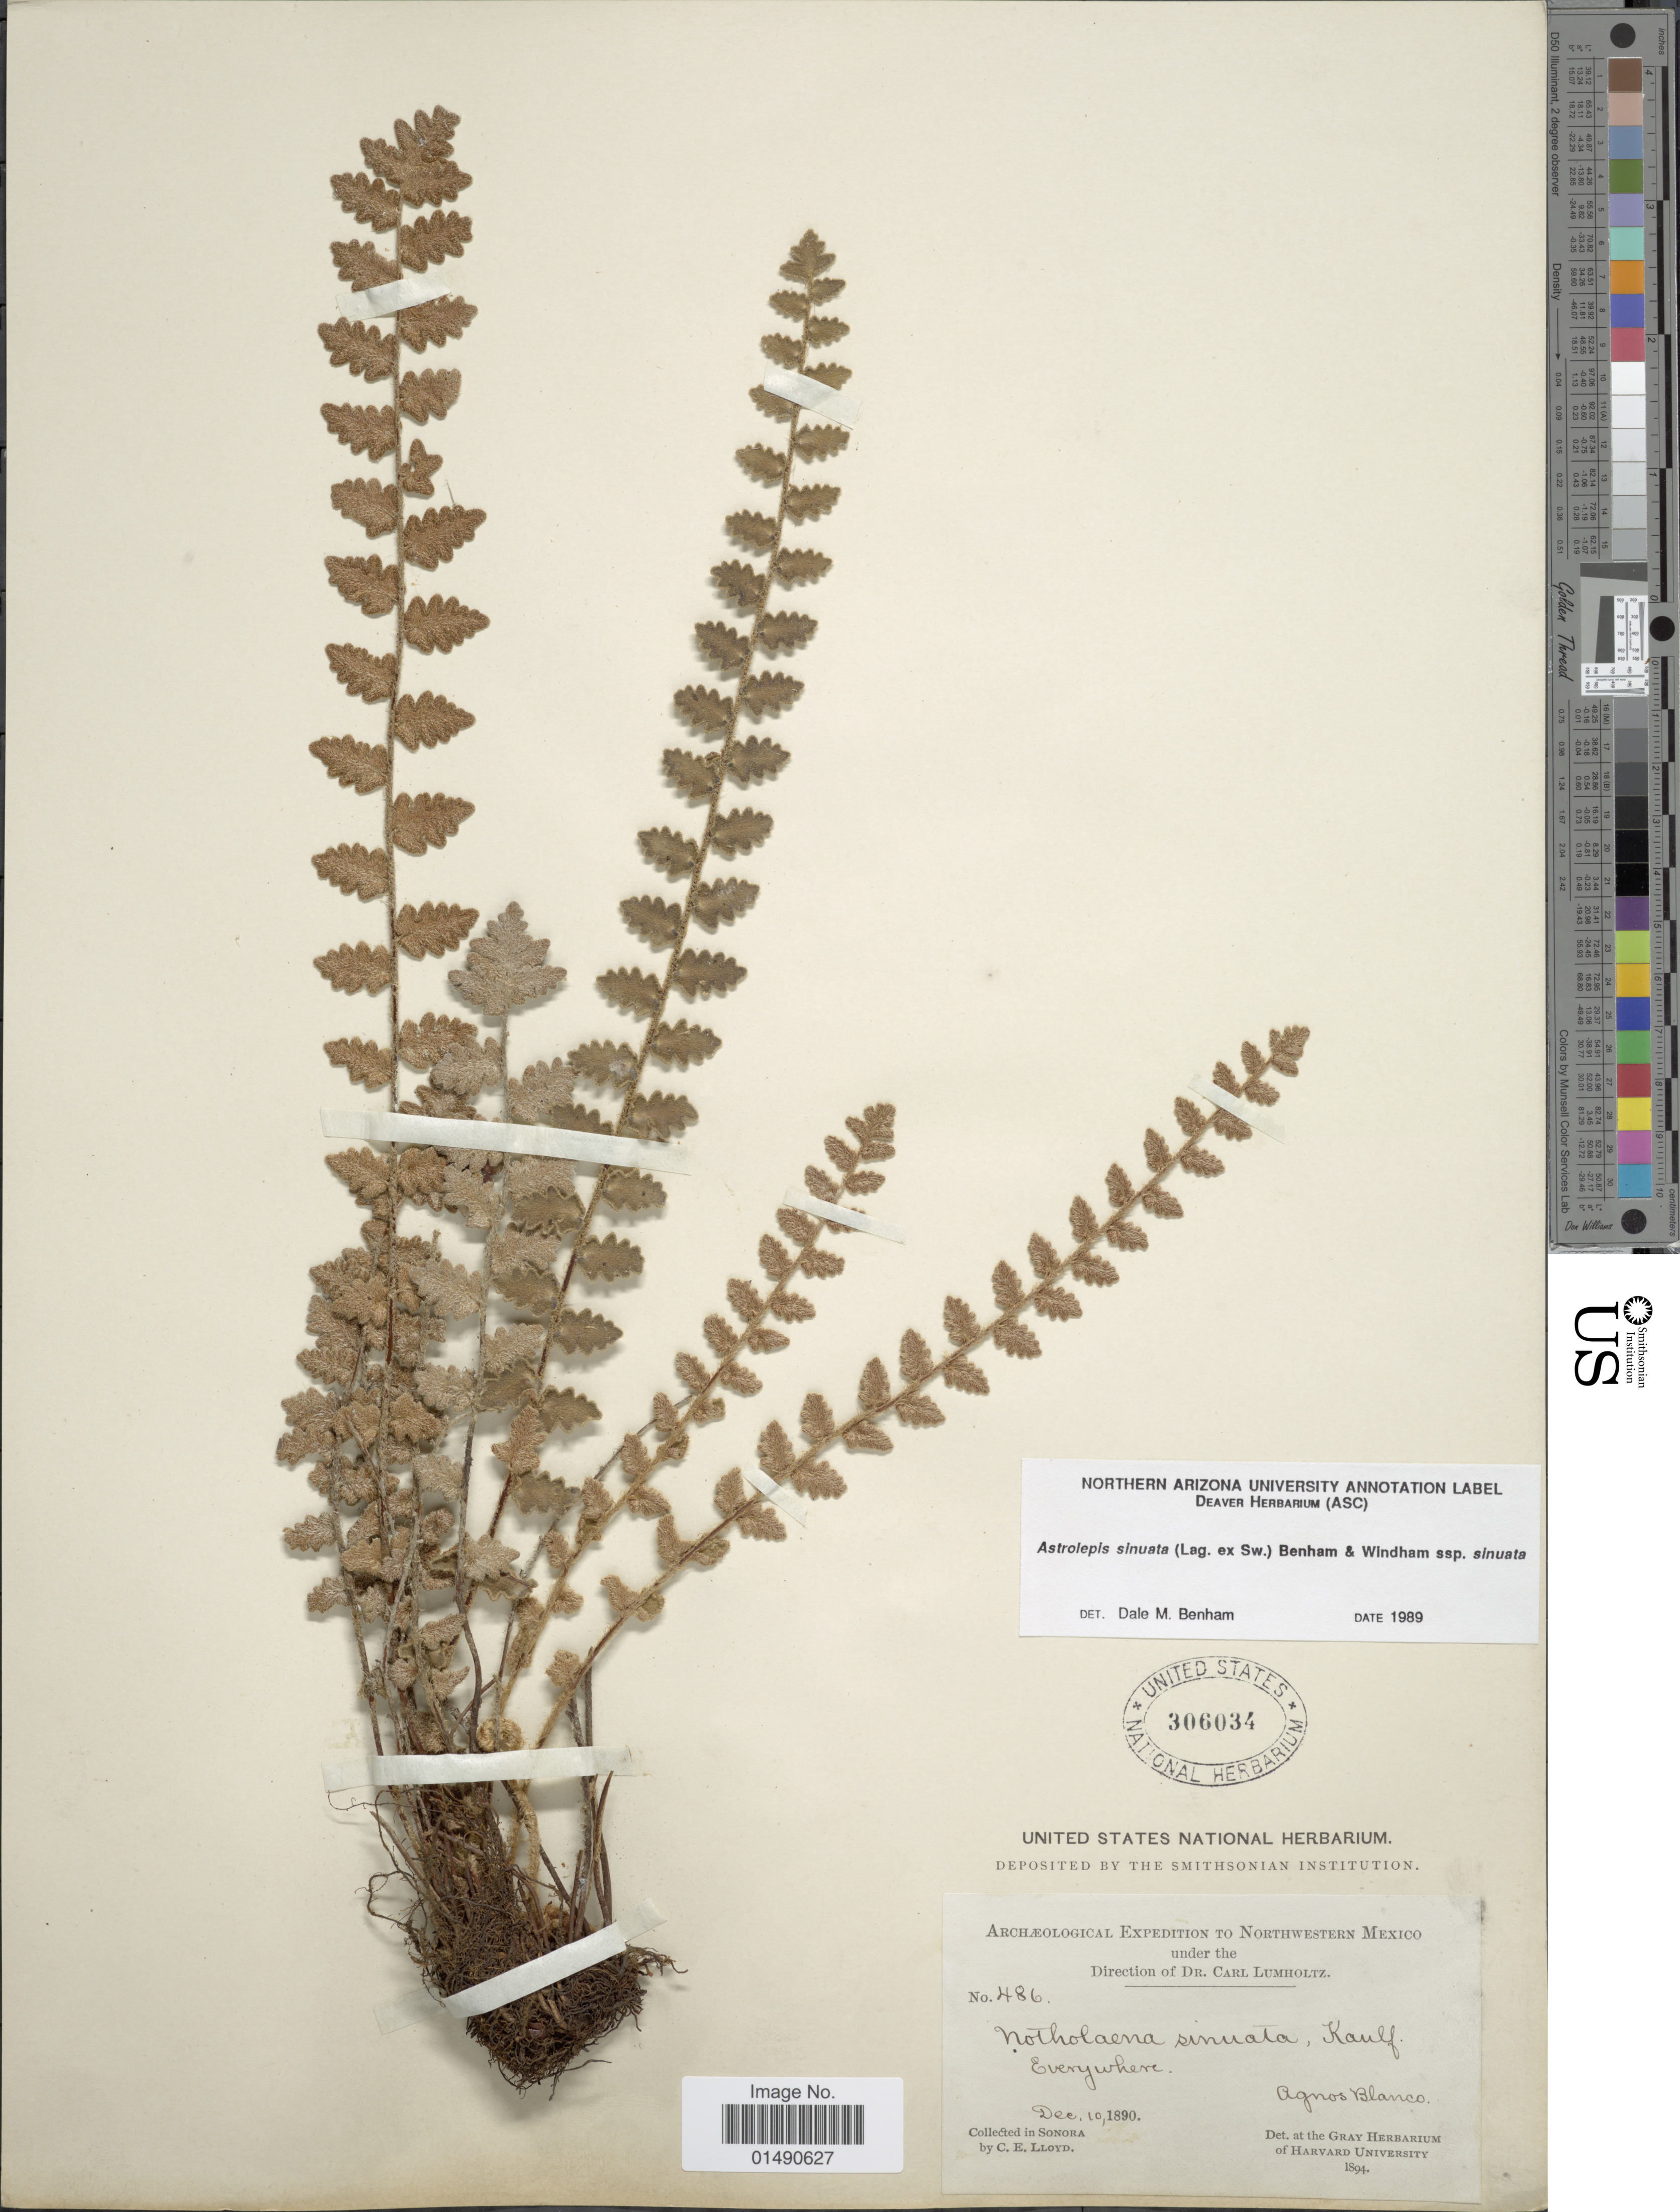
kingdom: Plantae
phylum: Tracheophyta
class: Polypodiopsida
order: Polypodiales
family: Pteridaceae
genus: Astrolepis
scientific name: Astrolepis sinuata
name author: (Lag. ex Sw.) D.M. Benham & Windham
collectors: Lloyd, C. E.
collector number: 486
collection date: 1890-12-10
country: Mexico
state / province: Sonora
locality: Agnos Blanco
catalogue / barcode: US 306034